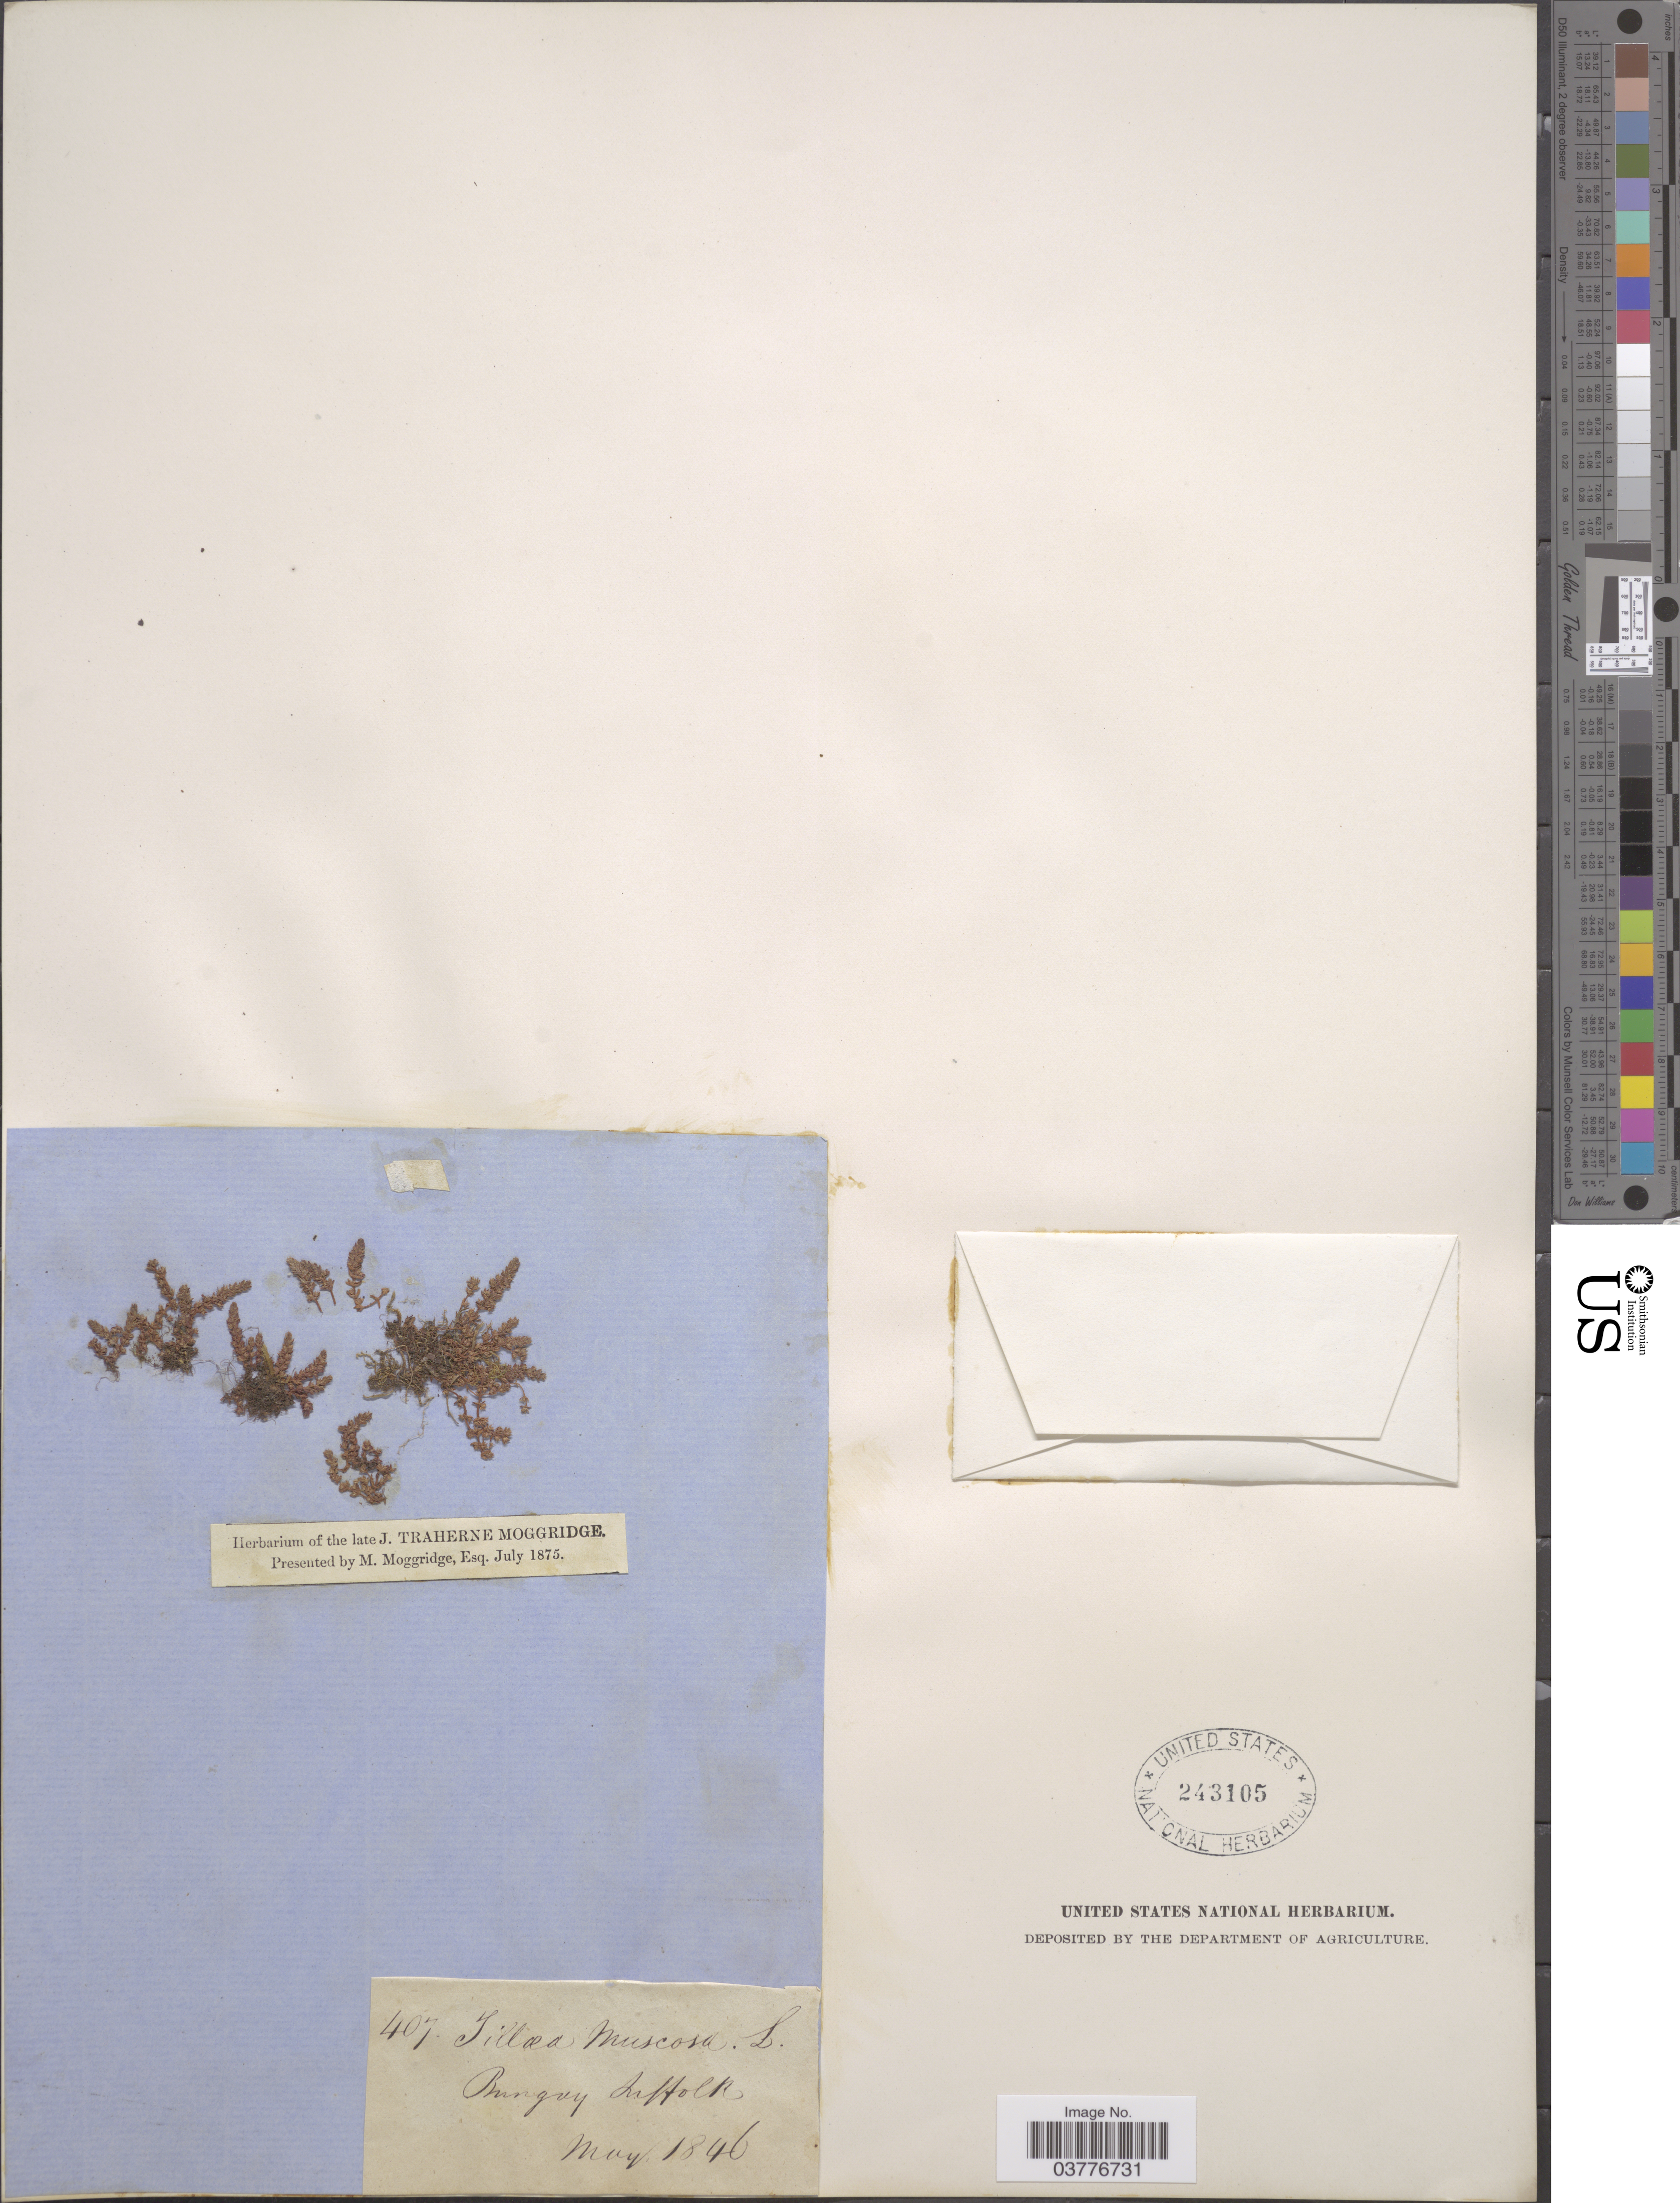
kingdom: Plantae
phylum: Tracheophyta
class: Magnoliopsida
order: Saxifragales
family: Crassulaceae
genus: Crassula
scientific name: Crassula tillaea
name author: Lest.-Garl.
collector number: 407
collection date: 1846-05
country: United Kingdom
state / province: England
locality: Bungay Suffolk.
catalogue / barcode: US 243105